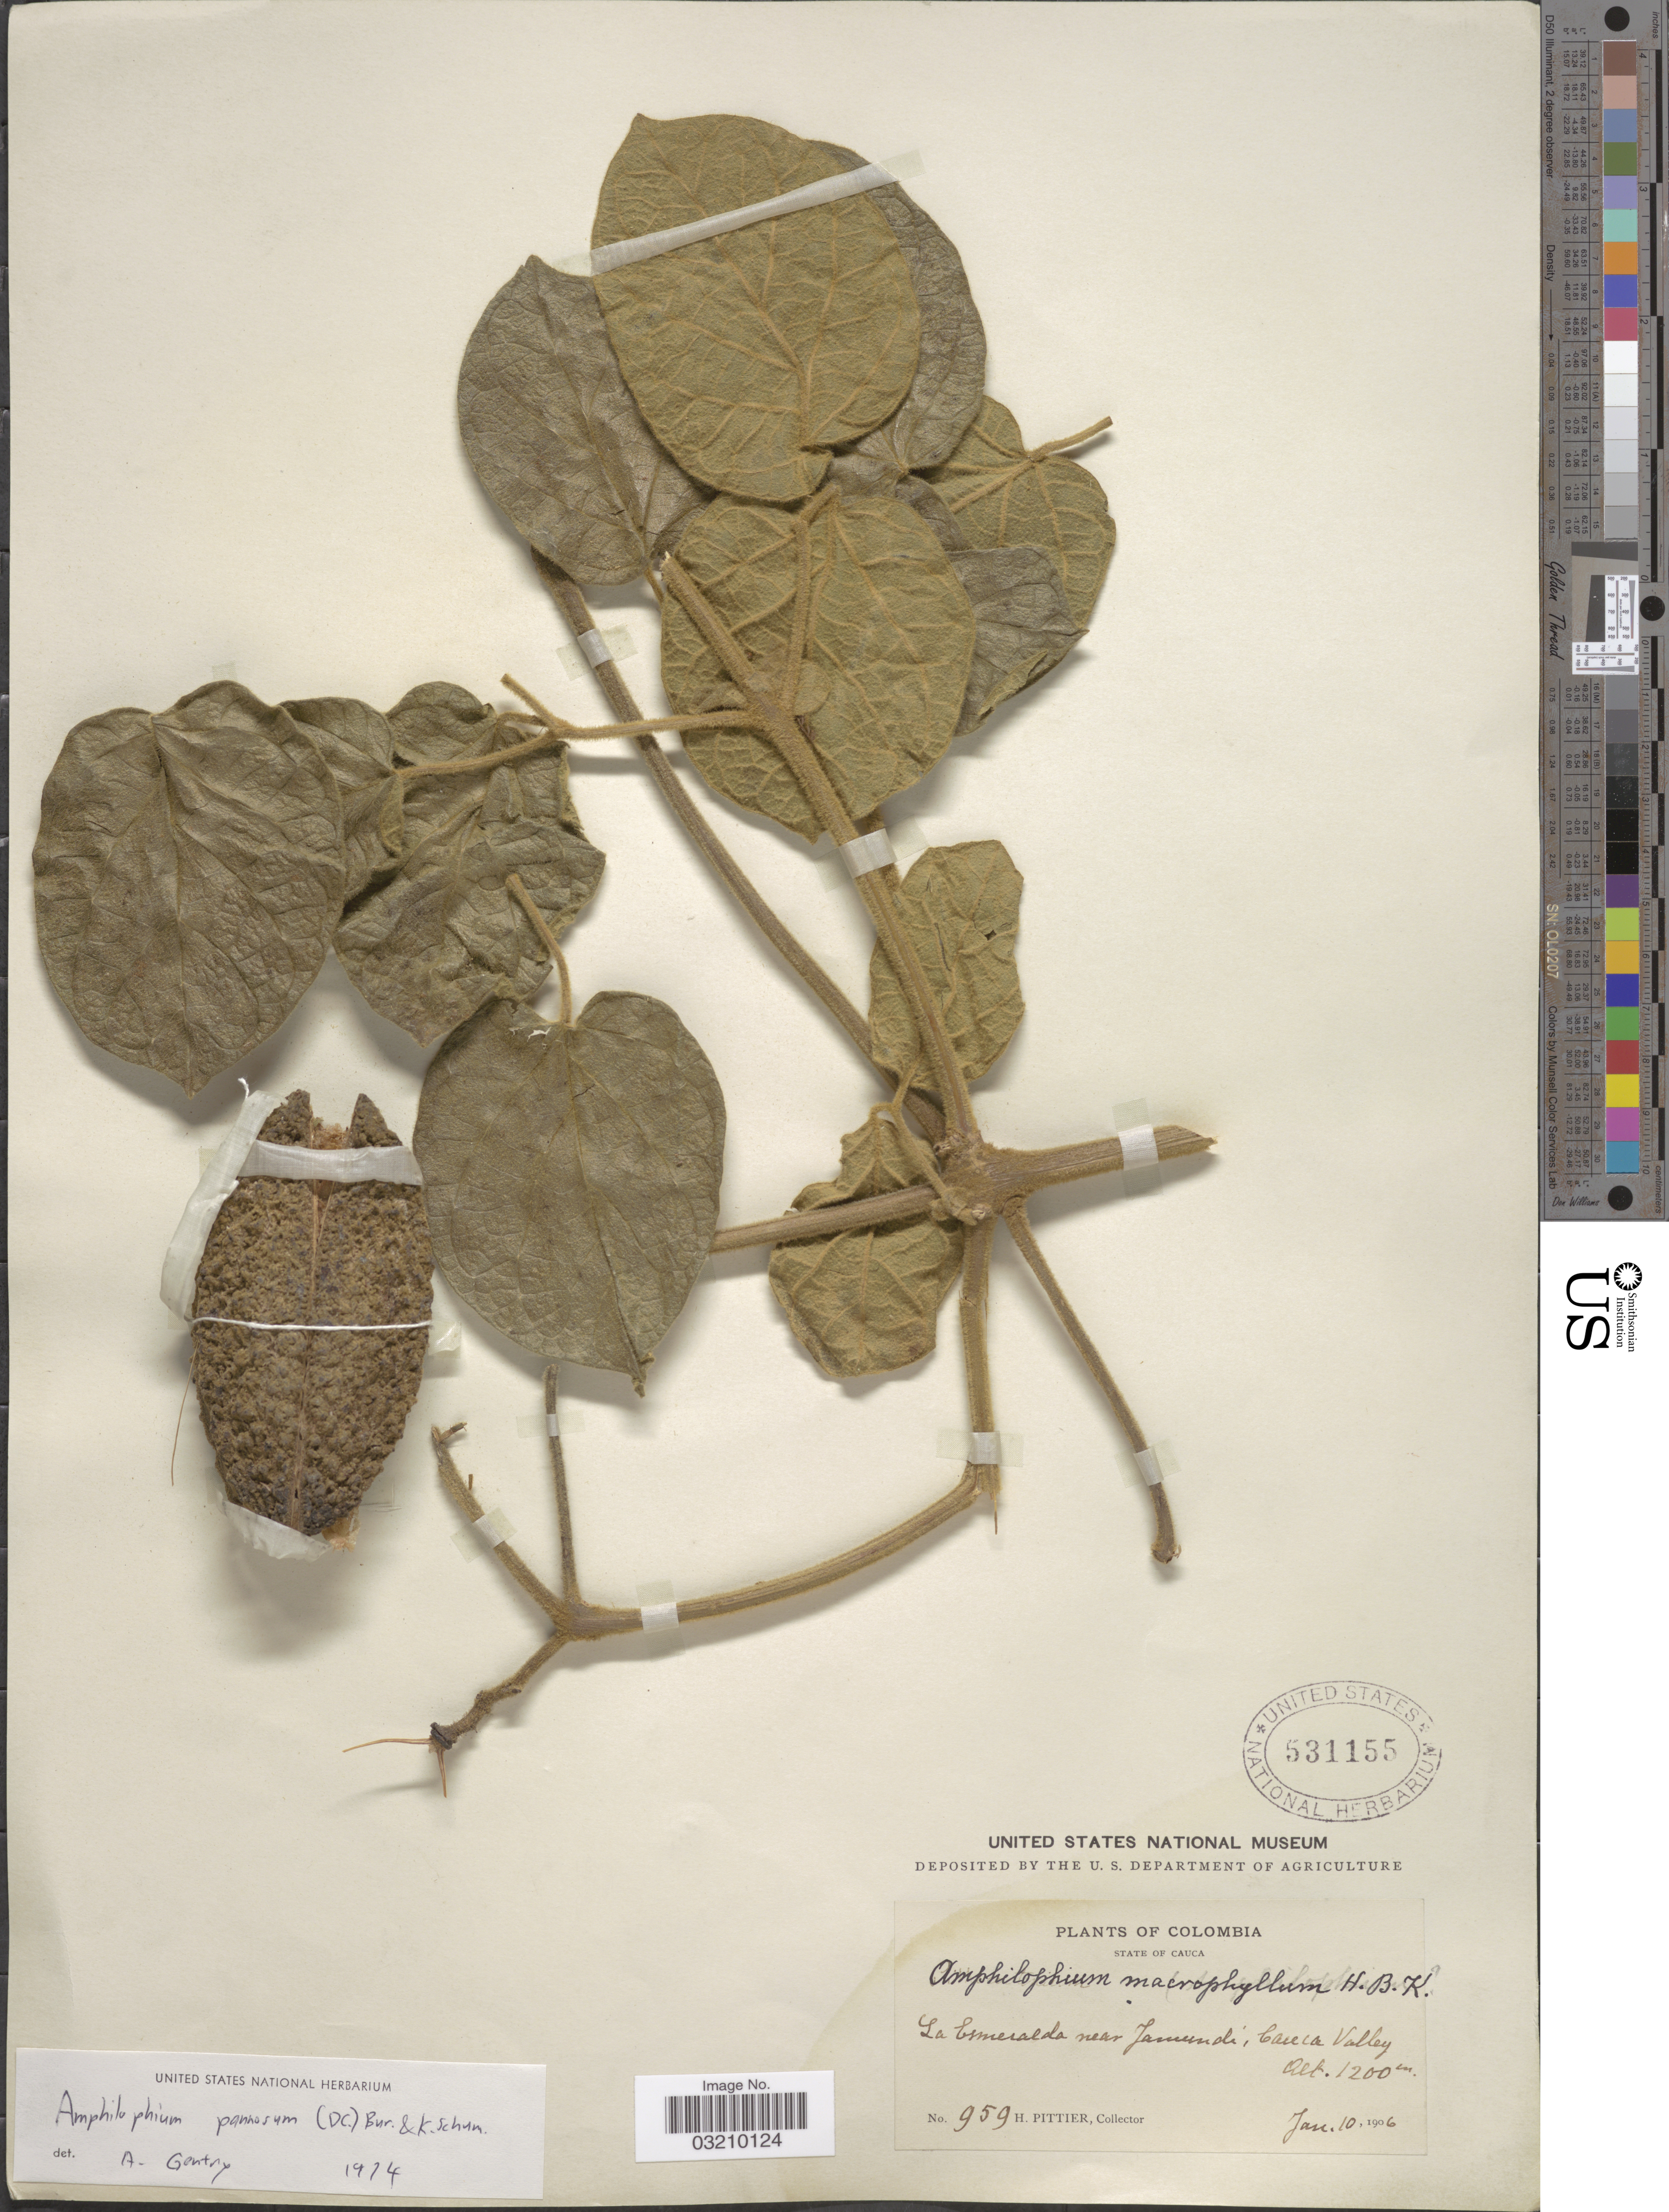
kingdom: Plantae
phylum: Tracheophyta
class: Magnoliopsida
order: Lamiales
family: Bignoniaceae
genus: Amphilophium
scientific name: Amphilophium pannosum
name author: (DC.) Bureau & K. Schum.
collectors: H. F. Pittier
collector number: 959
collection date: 1906-01-10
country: Colombia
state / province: Cauca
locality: La Esmeralda near Jamundi Cauca Valley.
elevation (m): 1200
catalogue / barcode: US 531155